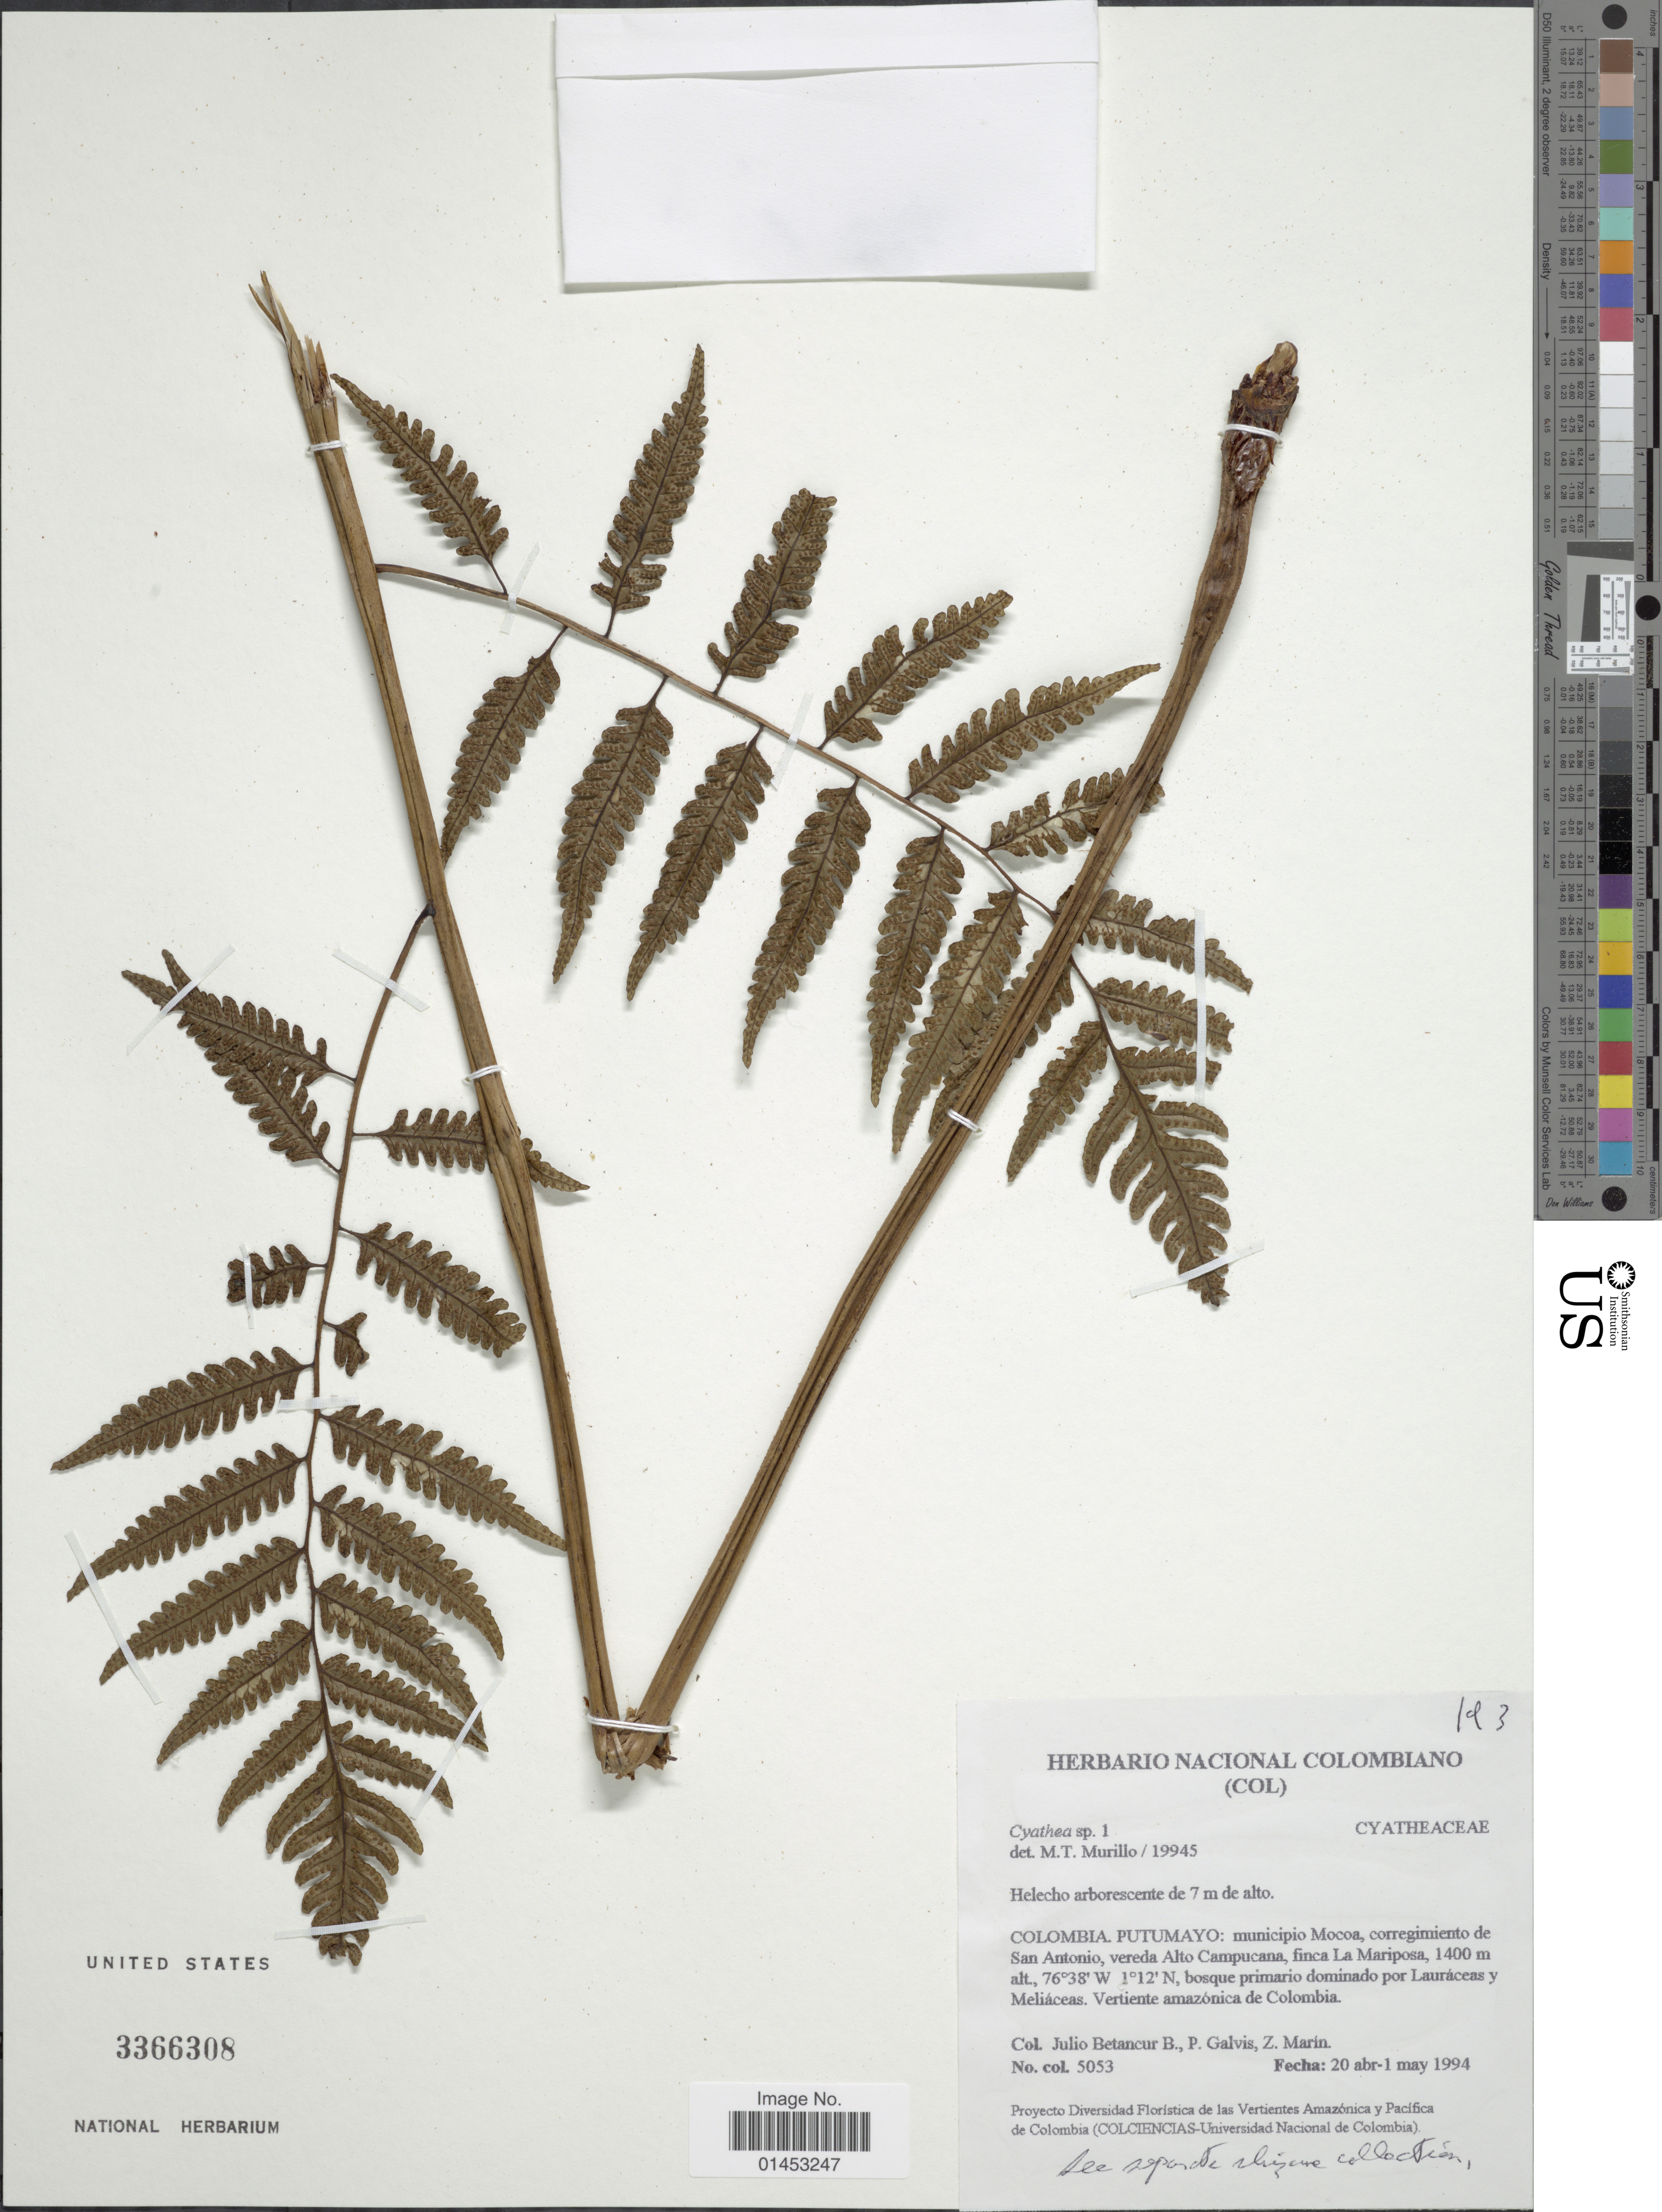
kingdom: Plantae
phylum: Tracheophyta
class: Polypodiopsida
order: Cyatheales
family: Cyatheaceae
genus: Cyathea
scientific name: Cyathea sp.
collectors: J. Betancur-B., P. Galvis & Z. Marin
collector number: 5053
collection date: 1994-04-20/1994-05-01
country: Colombia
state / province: Putumayo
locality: Putumayo: municipio Mocoa, corregimiento de San Antonio vereda alto Campucana, finca La Mariposa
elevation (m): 1400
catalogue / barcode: US 3366308